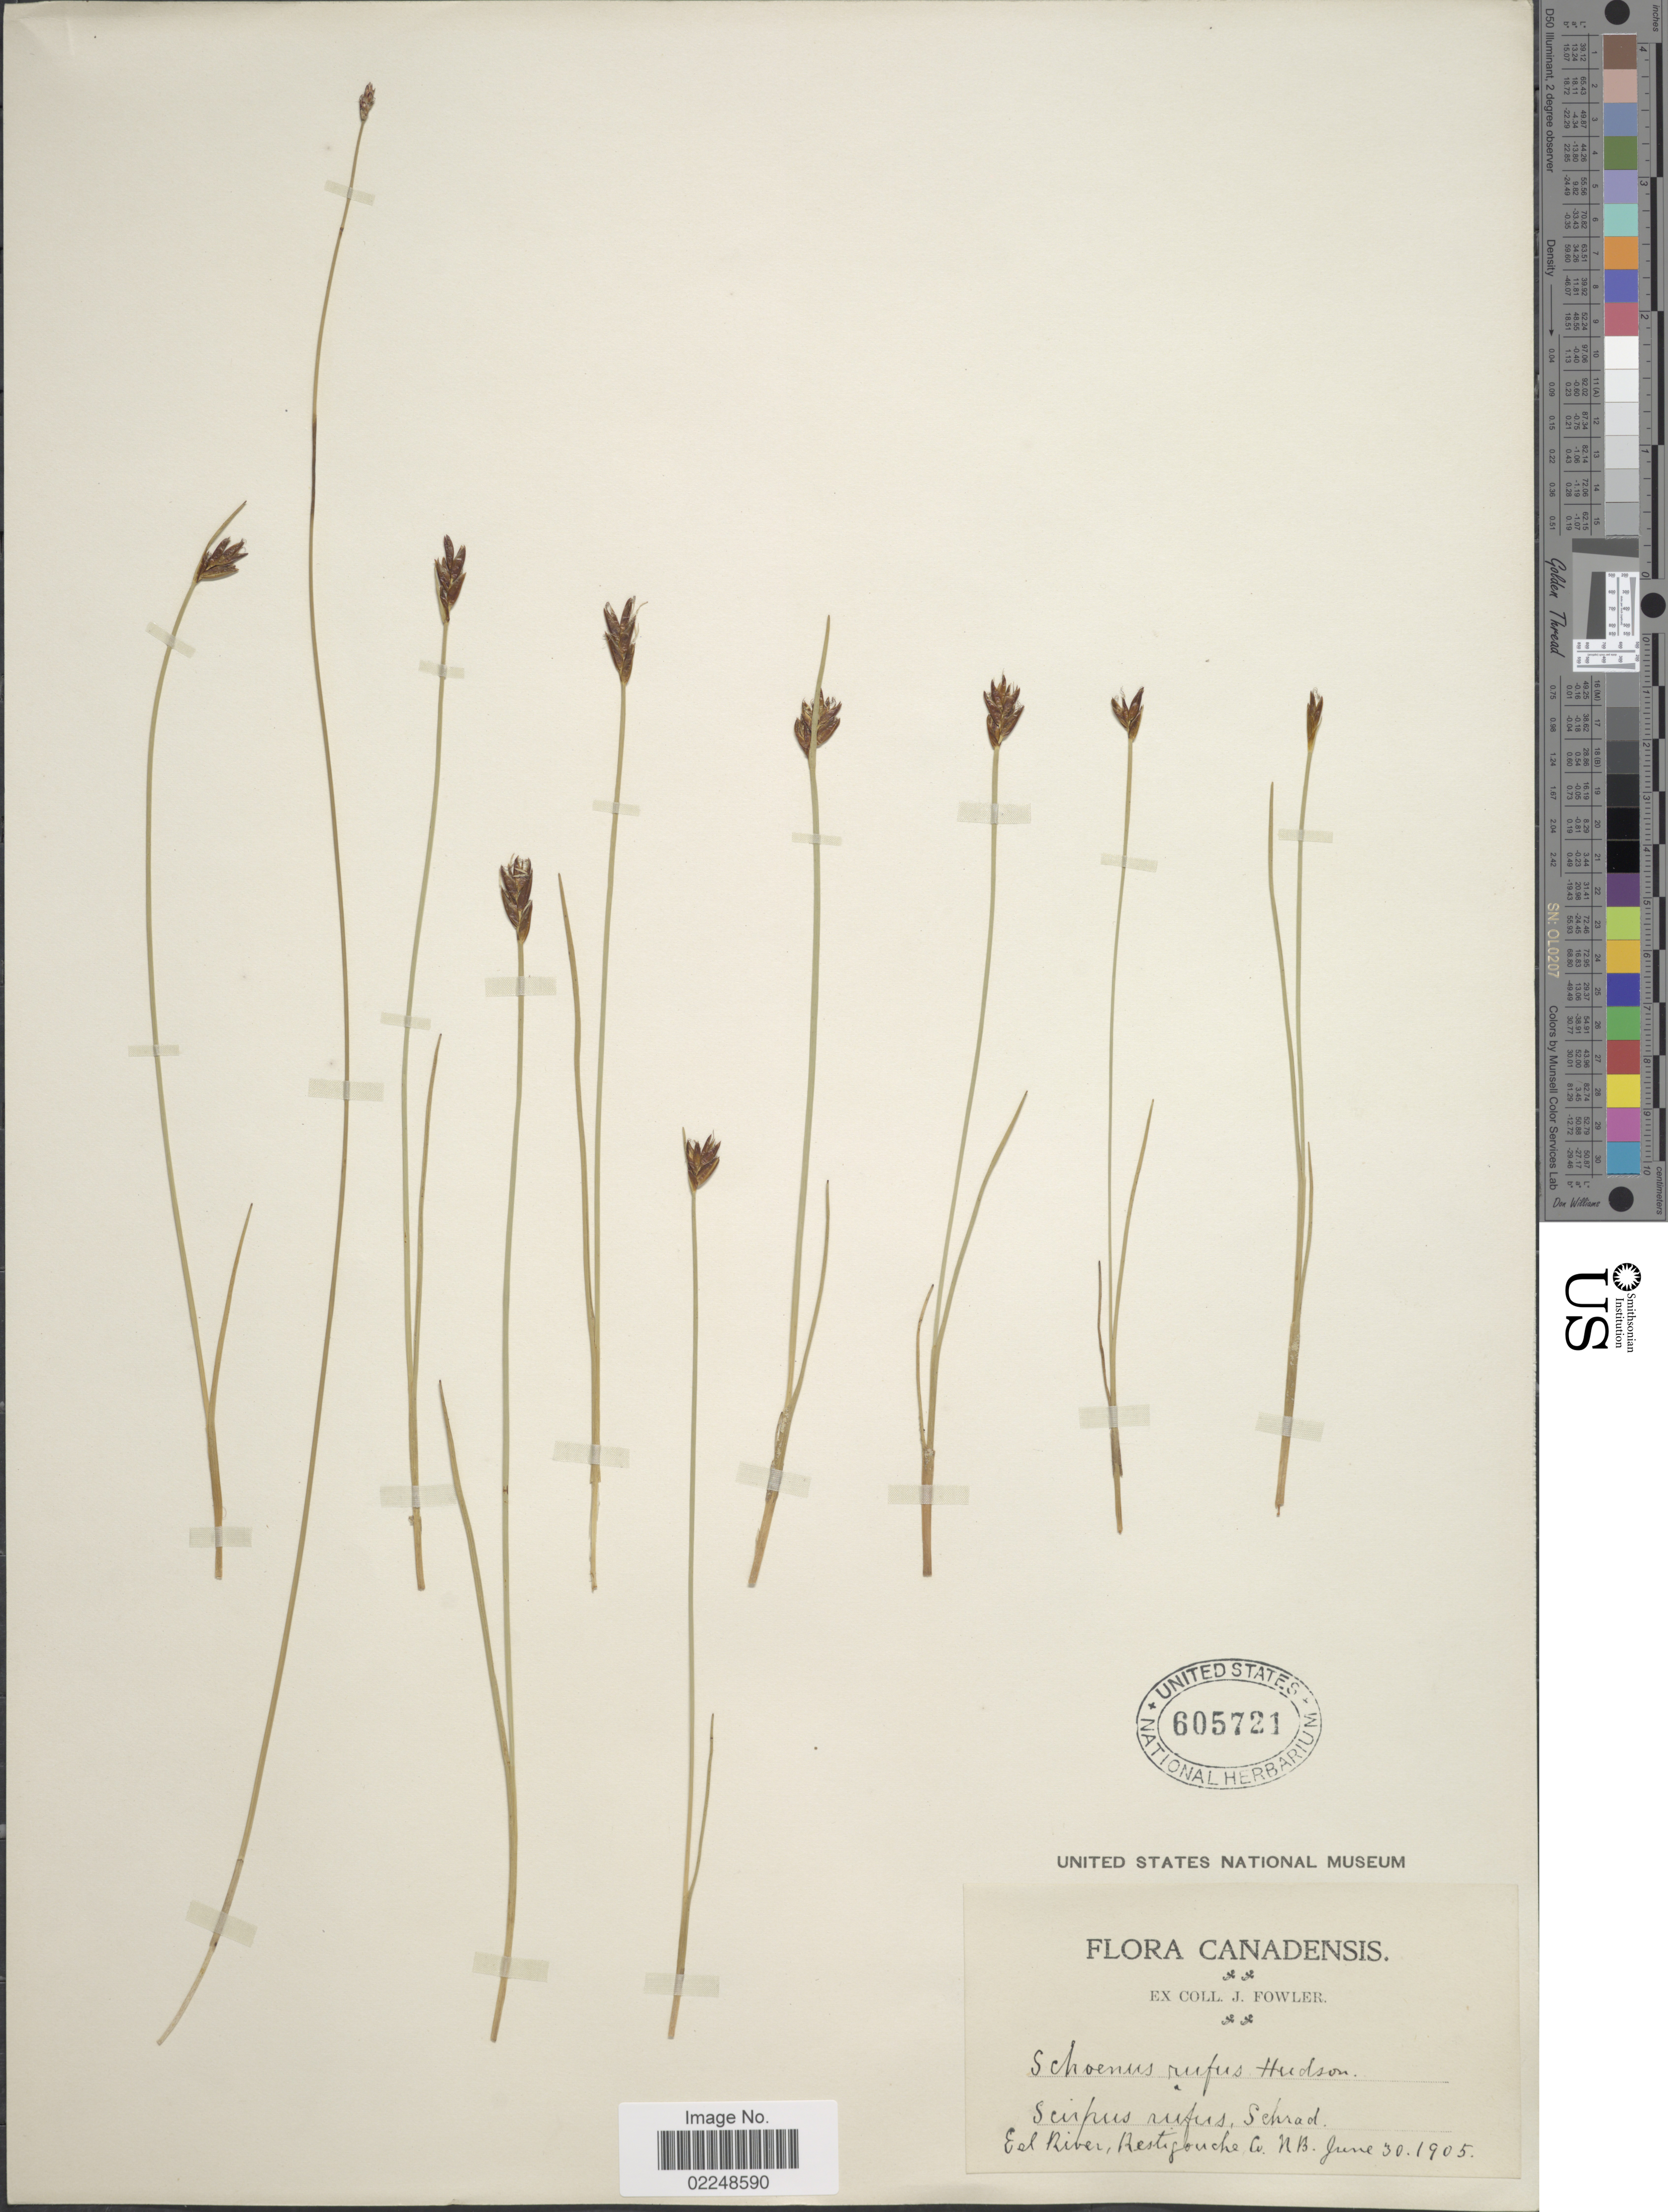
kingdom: Plantae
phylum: Tracheophyta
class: Liliopsida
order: Poales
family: Cyperaceae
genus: Blysmus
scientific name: Blysmus rufus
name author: (Huds.) Link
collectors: ex herb. J. Fowler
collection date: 1905-06-30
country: Canada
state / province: New Brunswick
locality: Eel River, Restigouche Co. NB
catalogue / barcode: US 605721